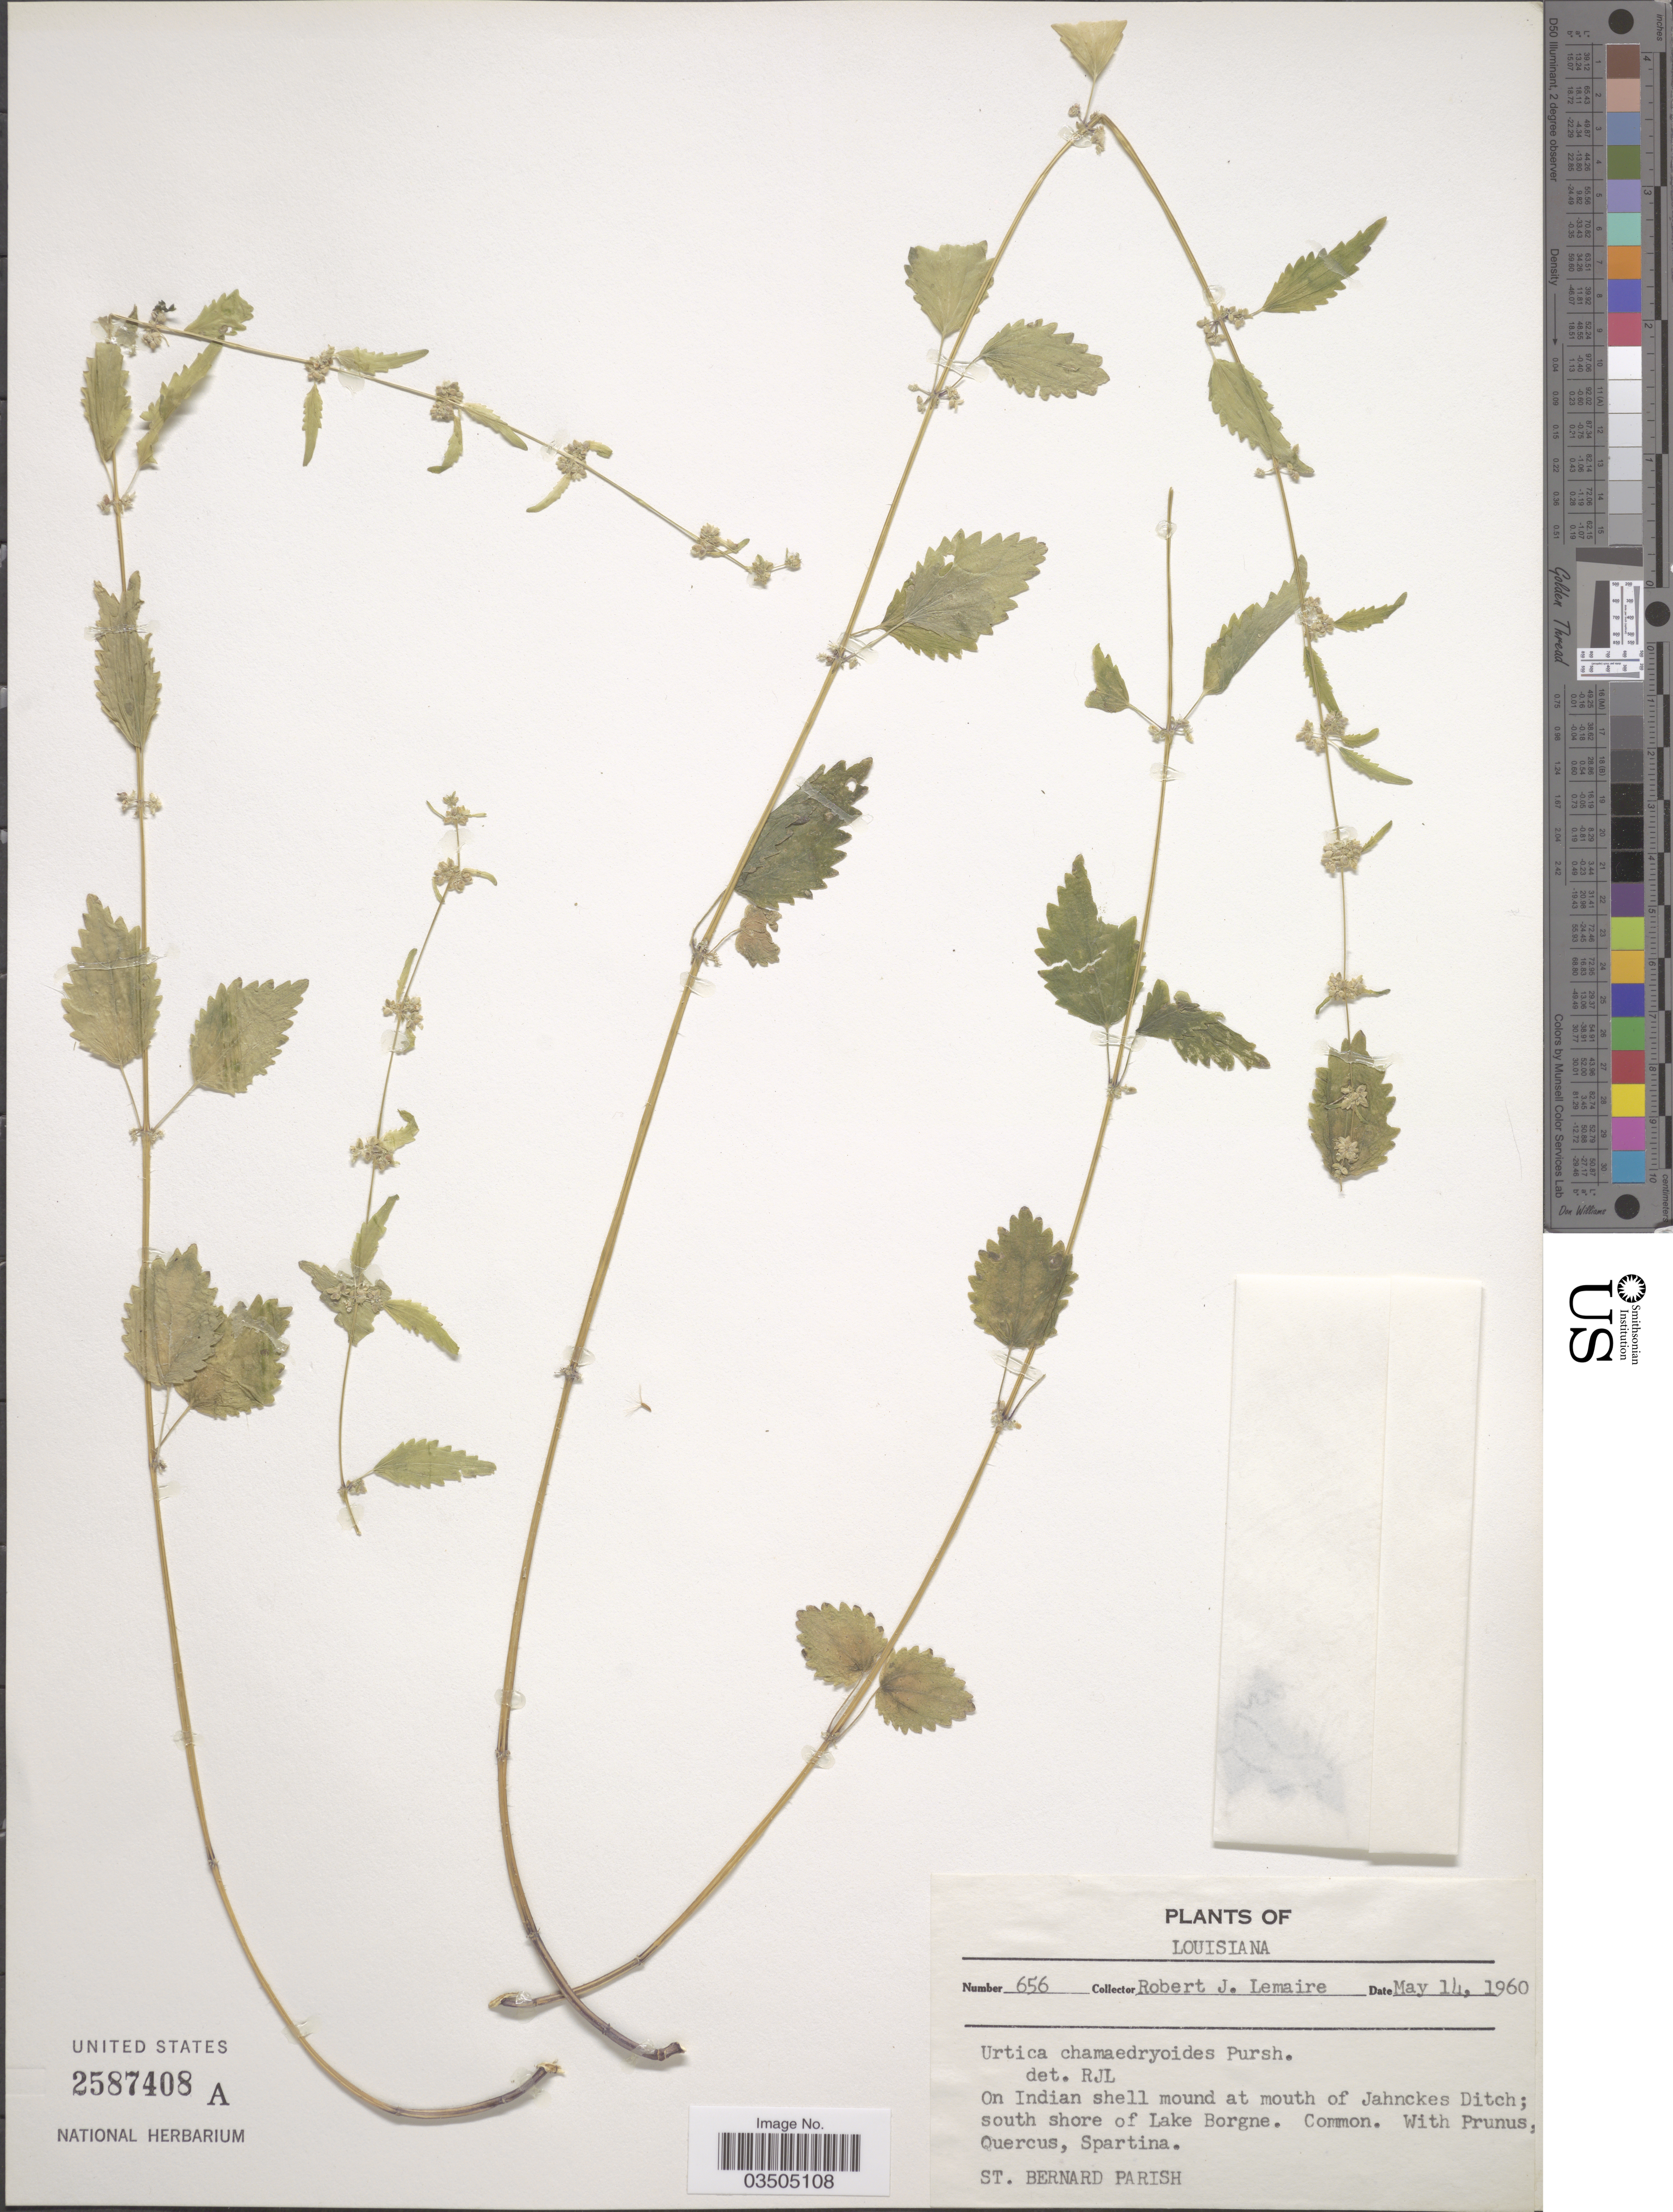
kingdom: Plantae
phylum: Tracheophyta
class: Magnoliopsida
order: Rosales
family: Urticaceae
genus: Urtica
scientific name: Urtica chamaedryoides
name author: Pursh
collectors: R. J. Lemaire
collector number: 656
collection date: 1960-05-14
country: United States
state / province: Louisiana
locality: On Indian shell mound at mouth of Jahnckes Ditch; south shore of Lake Borgne. St. Bernard Parish.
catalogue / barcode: US 2587408A